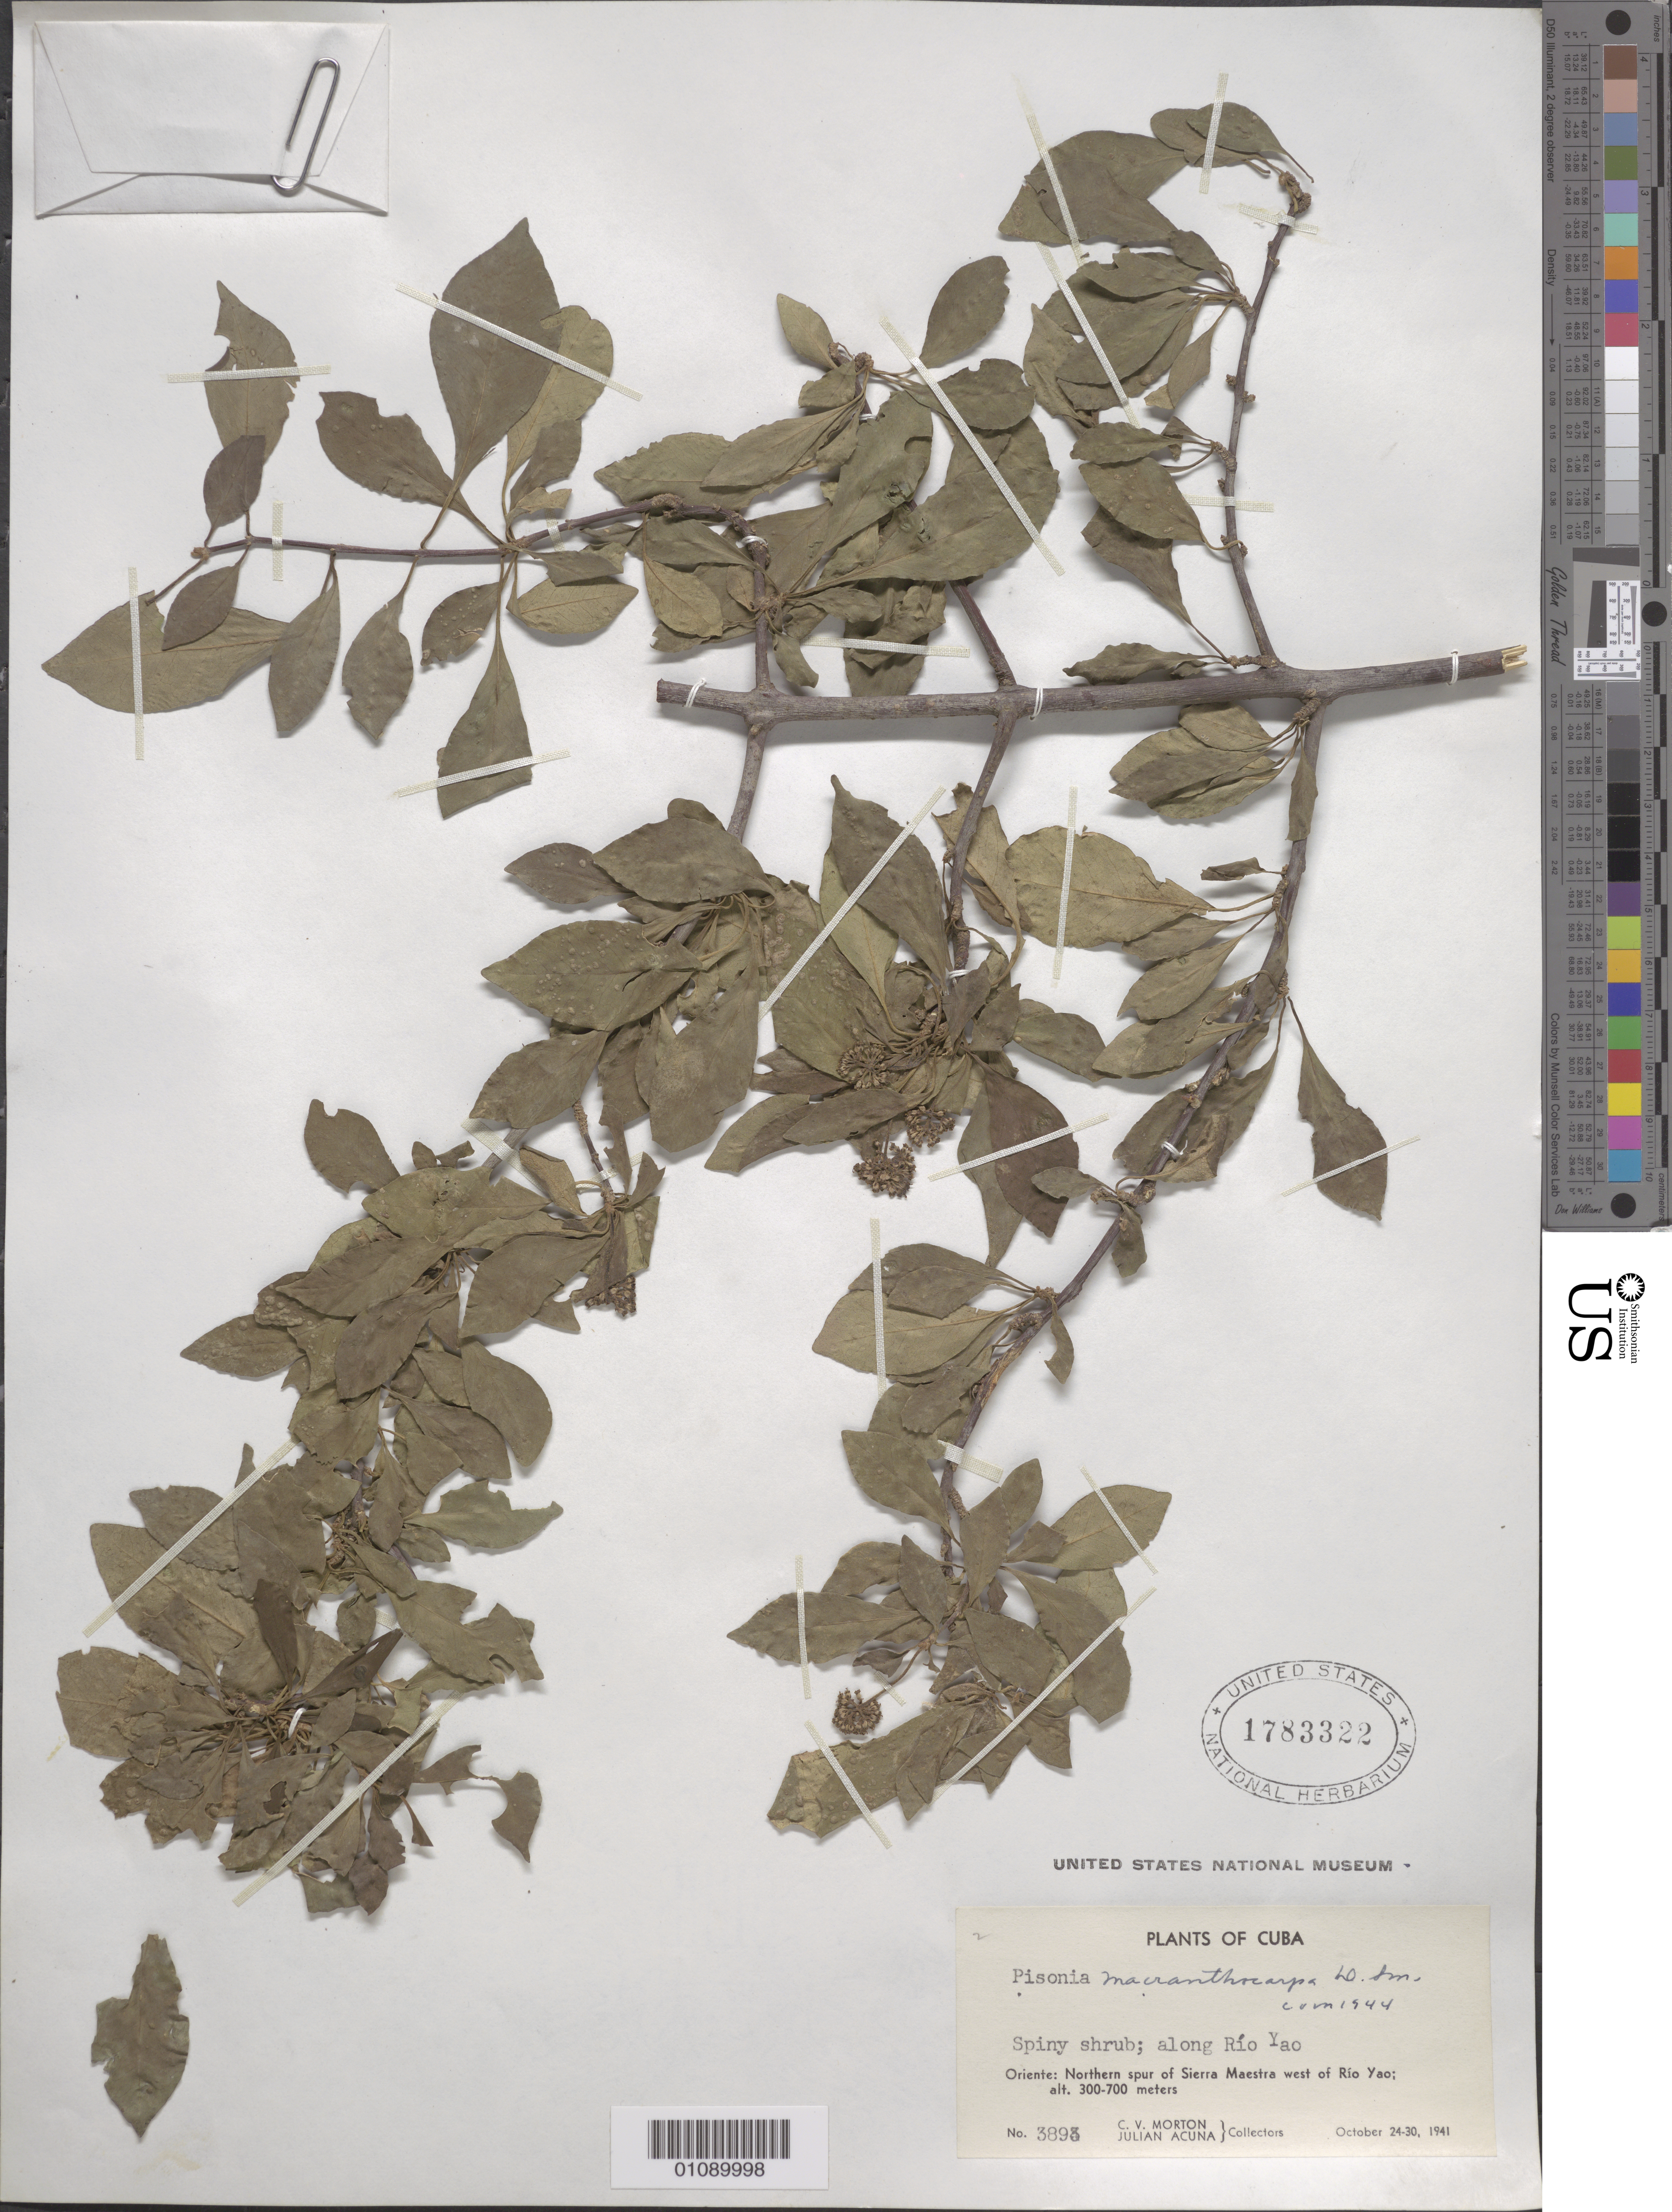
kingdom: Plantae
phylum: Tracheophyta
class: Magnoliopsida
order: Caryophyllales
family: Nyctaginaceae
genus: Pisonia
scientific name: Pisonia macranthocarpa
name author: (Donn. Sm.) Donn. Sm.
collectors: C. V. Morton & J. Acuña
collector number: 3893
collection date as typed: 24 Oct 1941 to 30 Oct 1941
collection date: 1941-10-24/1941-10-30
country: Cuba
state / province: Oriente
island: Cuba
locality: N spur of Sierra Maestra W of Rio Yao Along Rio Yao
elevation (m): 300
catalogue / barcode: US 1783322